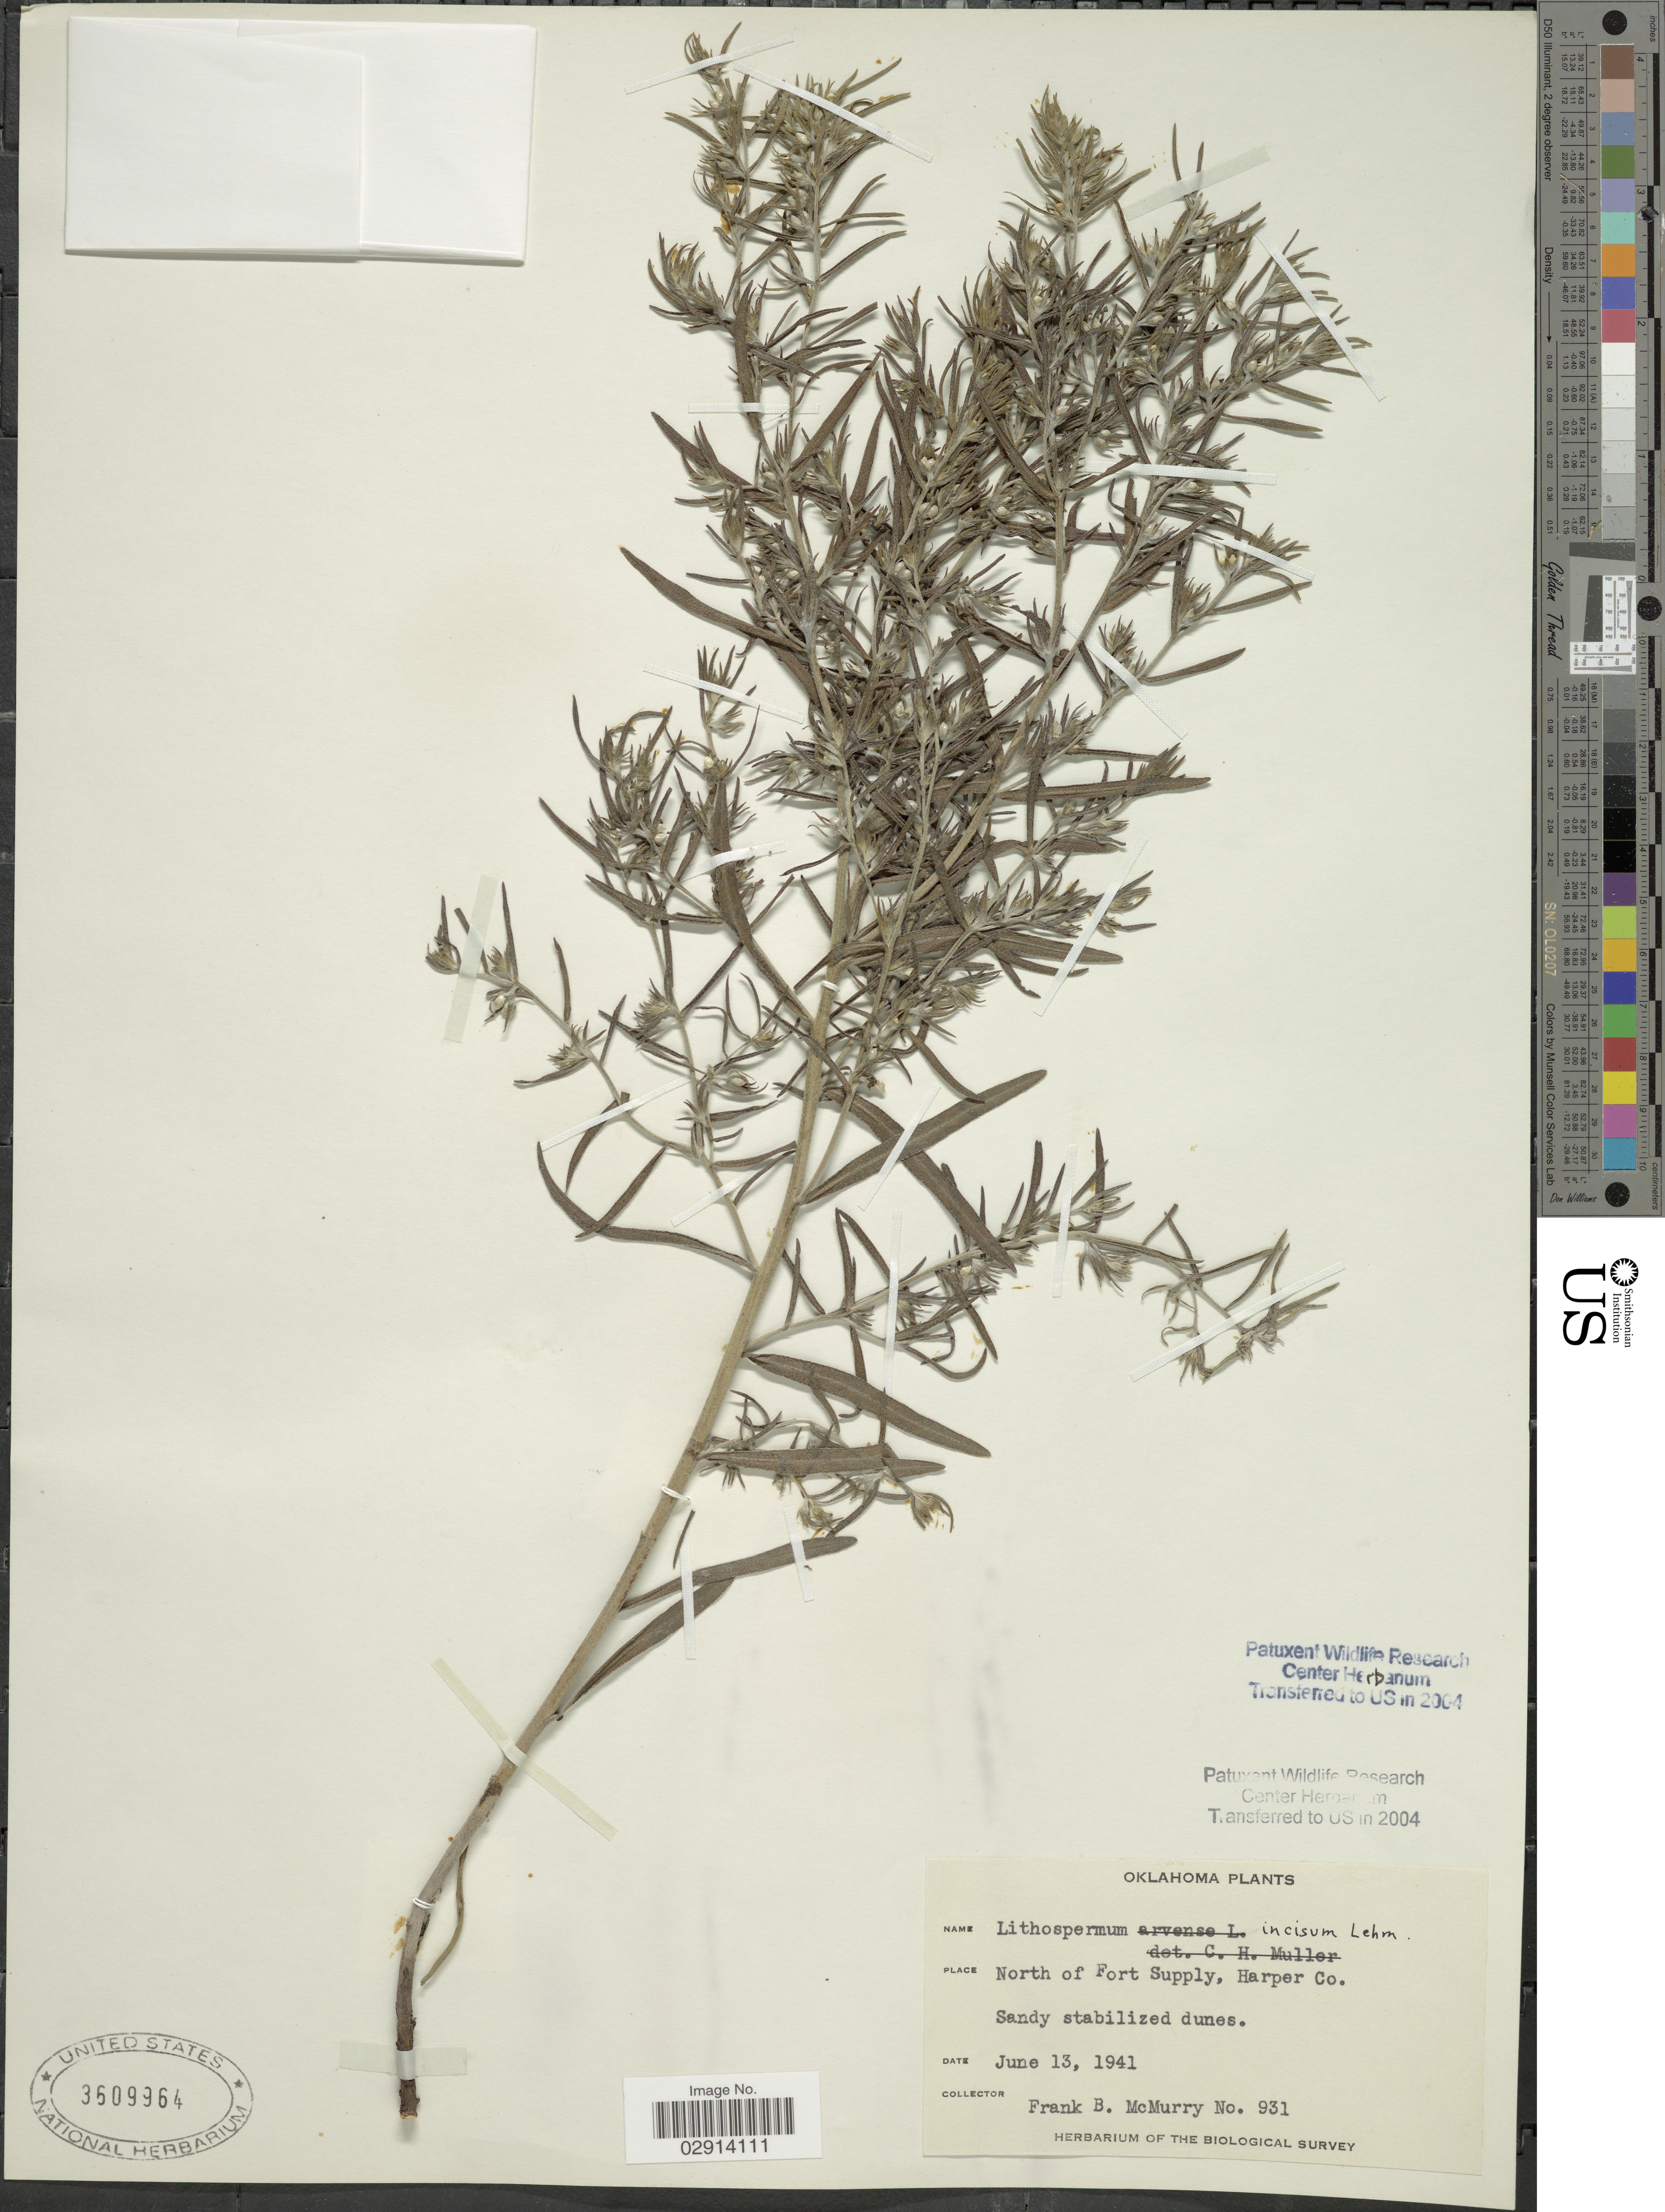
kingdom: Plantae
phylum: Tracheophyta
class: Magnoliopsida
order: Boraginales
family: Boraginaceae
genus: Lithospermum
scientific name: Lithospermum incisum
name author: Lehm.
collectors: F. B. McMurry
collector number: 931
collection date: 1941-06-13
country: United States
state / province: Oklahoma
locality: North of Fort Supply, Harper Co.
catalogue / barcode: US 3609964